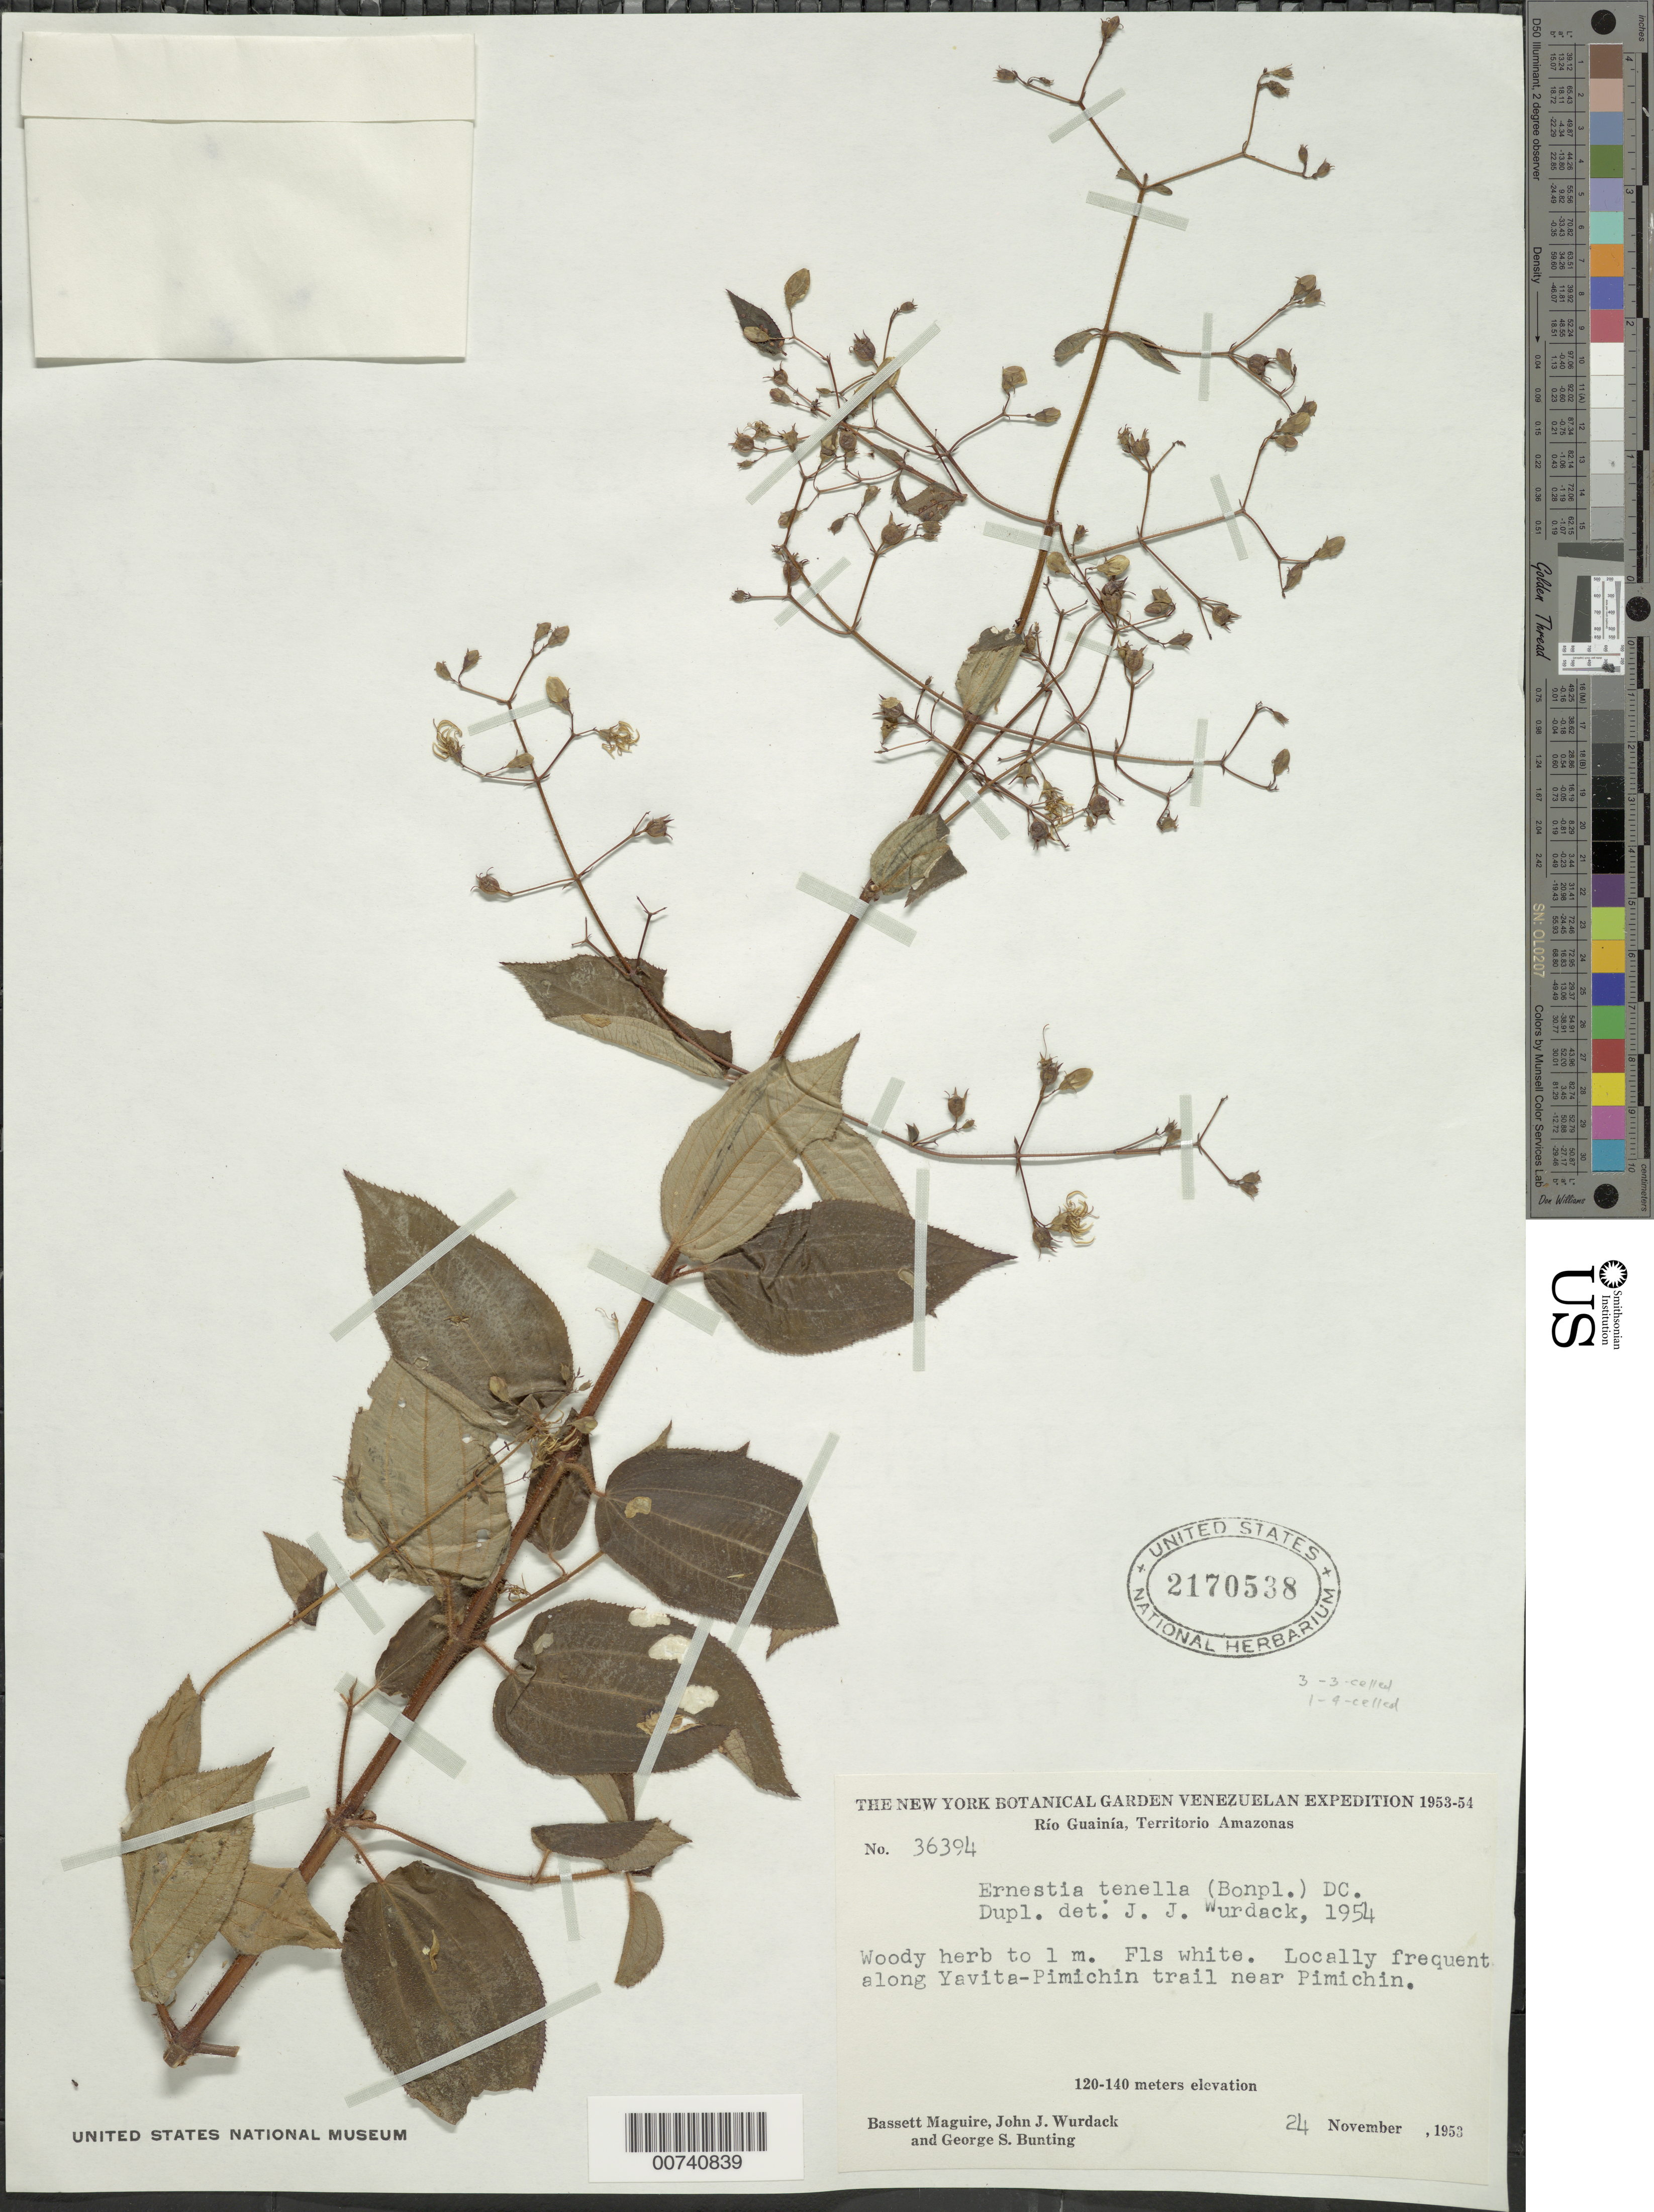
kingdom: Plantae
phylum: Tracheophyta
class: Magnoliopsida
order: Myrtales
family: Melastomataceae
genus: Ernestia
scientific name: Ernestia tenella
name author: (Bonpl.) DC.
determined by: Wurdack, John J., (US), US (UNITED STATES)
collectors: B. Maguire, J. J. Wurdack & G. S. Bunting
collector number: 36394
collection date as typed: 24-Nov-53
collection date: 1953-11-24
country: Venezuela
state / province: Amazonas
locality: Río Guainía, Yavita-Pimichin trail, near Pimichin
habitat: Trailside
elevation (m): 120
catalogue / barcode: US 2170538